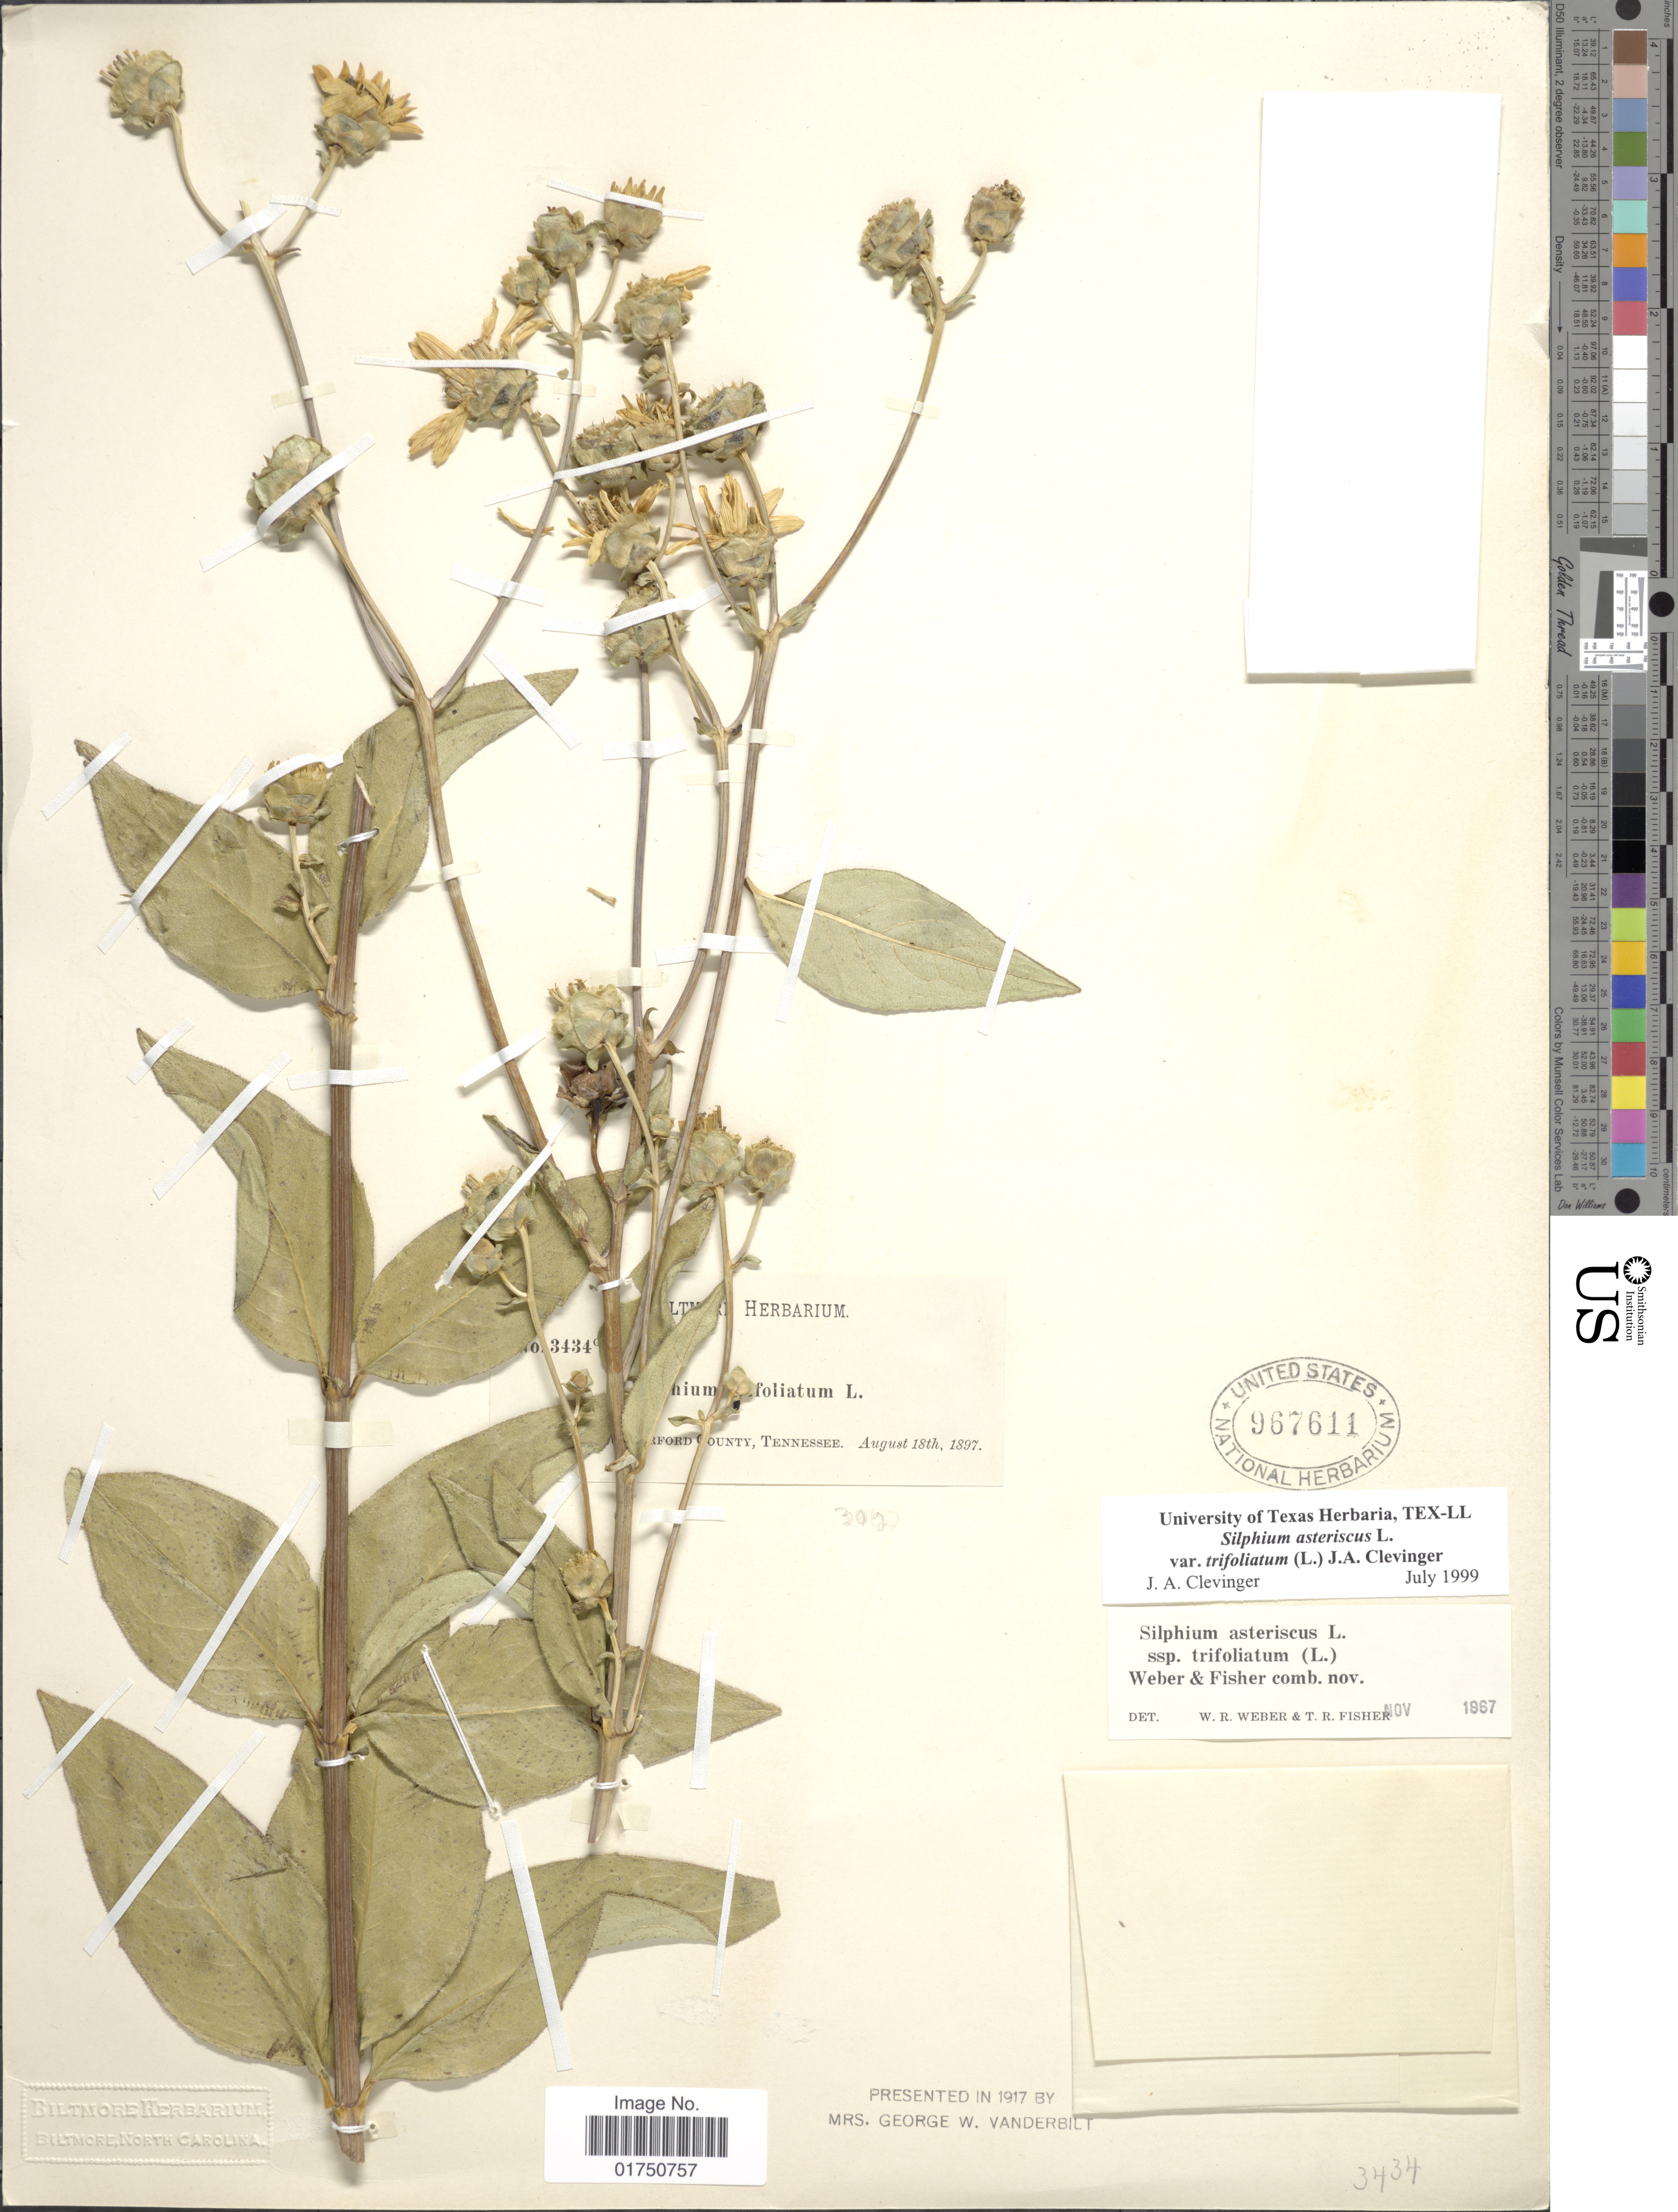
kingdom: Plantae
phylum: Tracheophyta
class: Magnoliopsida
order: Asterales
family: Asteraceae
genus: Silphium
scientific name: Silphium asteriscus var. trifoliatum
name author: (L.) Clevinger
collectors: ex herb. Biltmore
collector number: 3434*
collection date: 1897-08-18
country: United States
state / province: Tennessee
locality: [illegible text]rford County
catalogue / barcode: US 967611